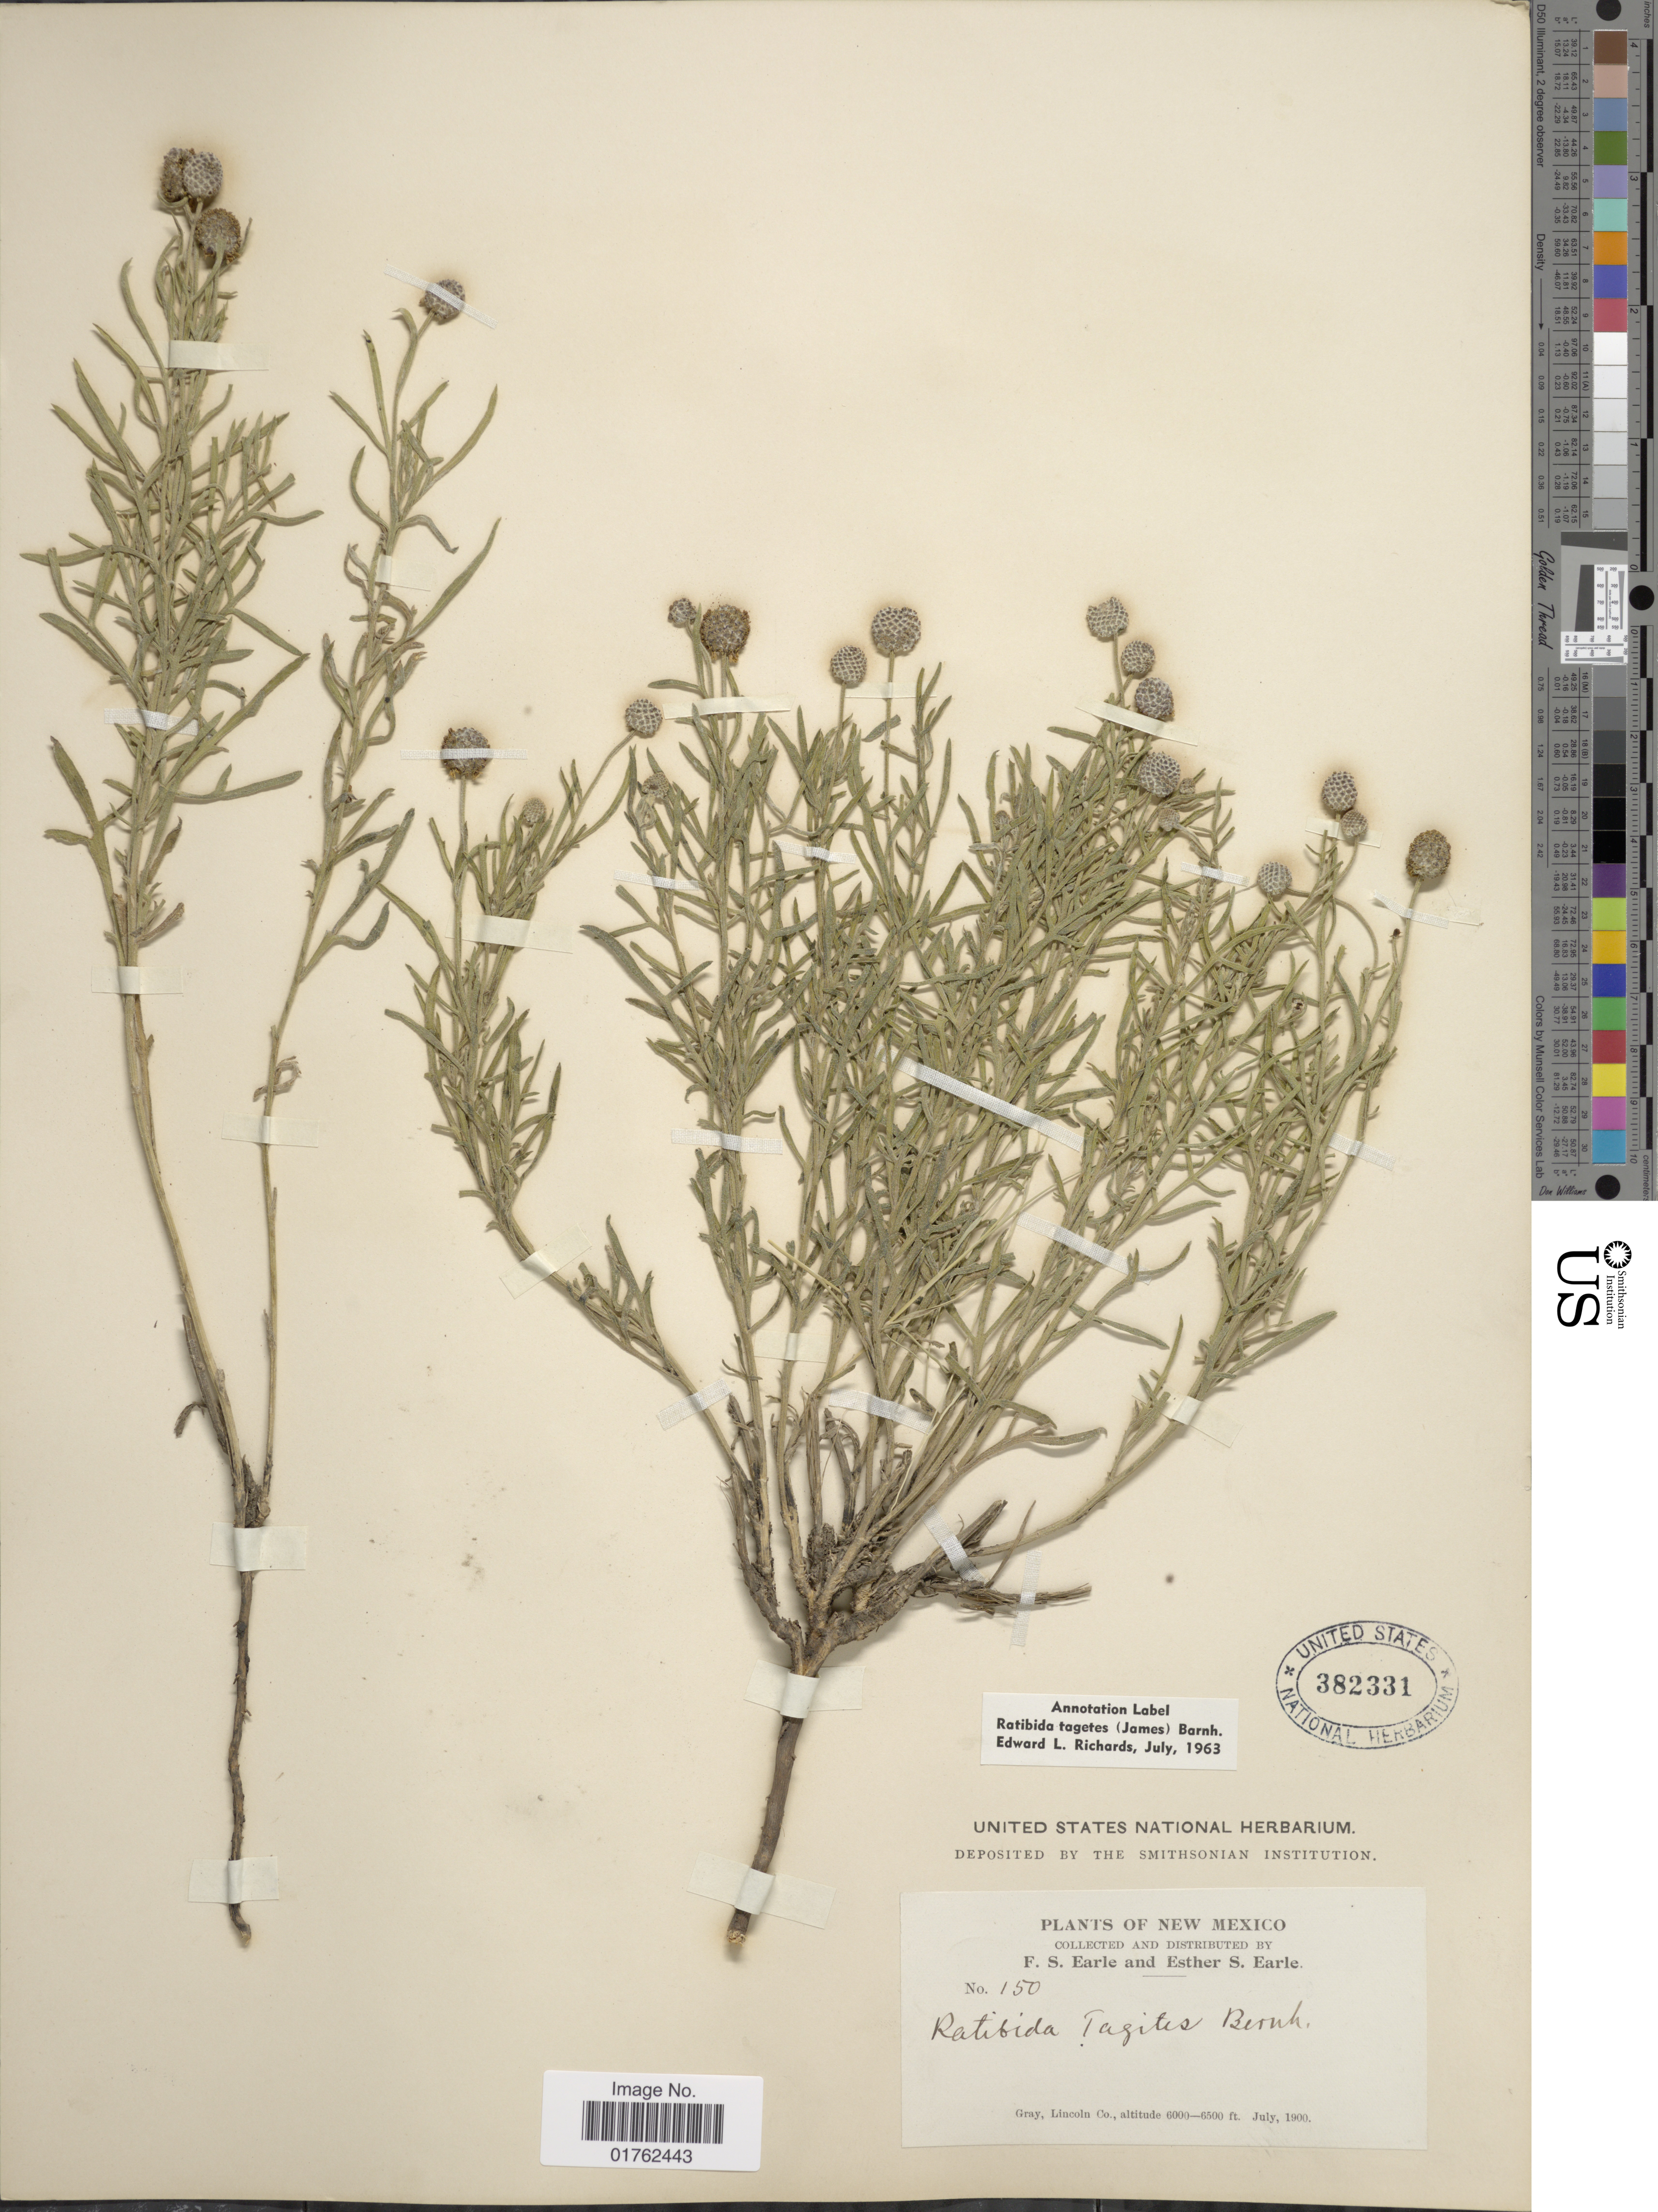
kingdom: Plantae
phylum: Tracheophyta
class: Magnoliopsida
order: Asterales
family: Asteraceae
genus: Ratibida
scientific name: Ratibida tagetes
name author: (James) Barnhart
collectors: F. S. Earle & E. S. Earle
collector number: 150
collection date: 1900-07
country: United States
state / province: New Mexico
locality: Gray, Lincoln Co.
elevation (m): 1829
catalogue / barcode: US 382331